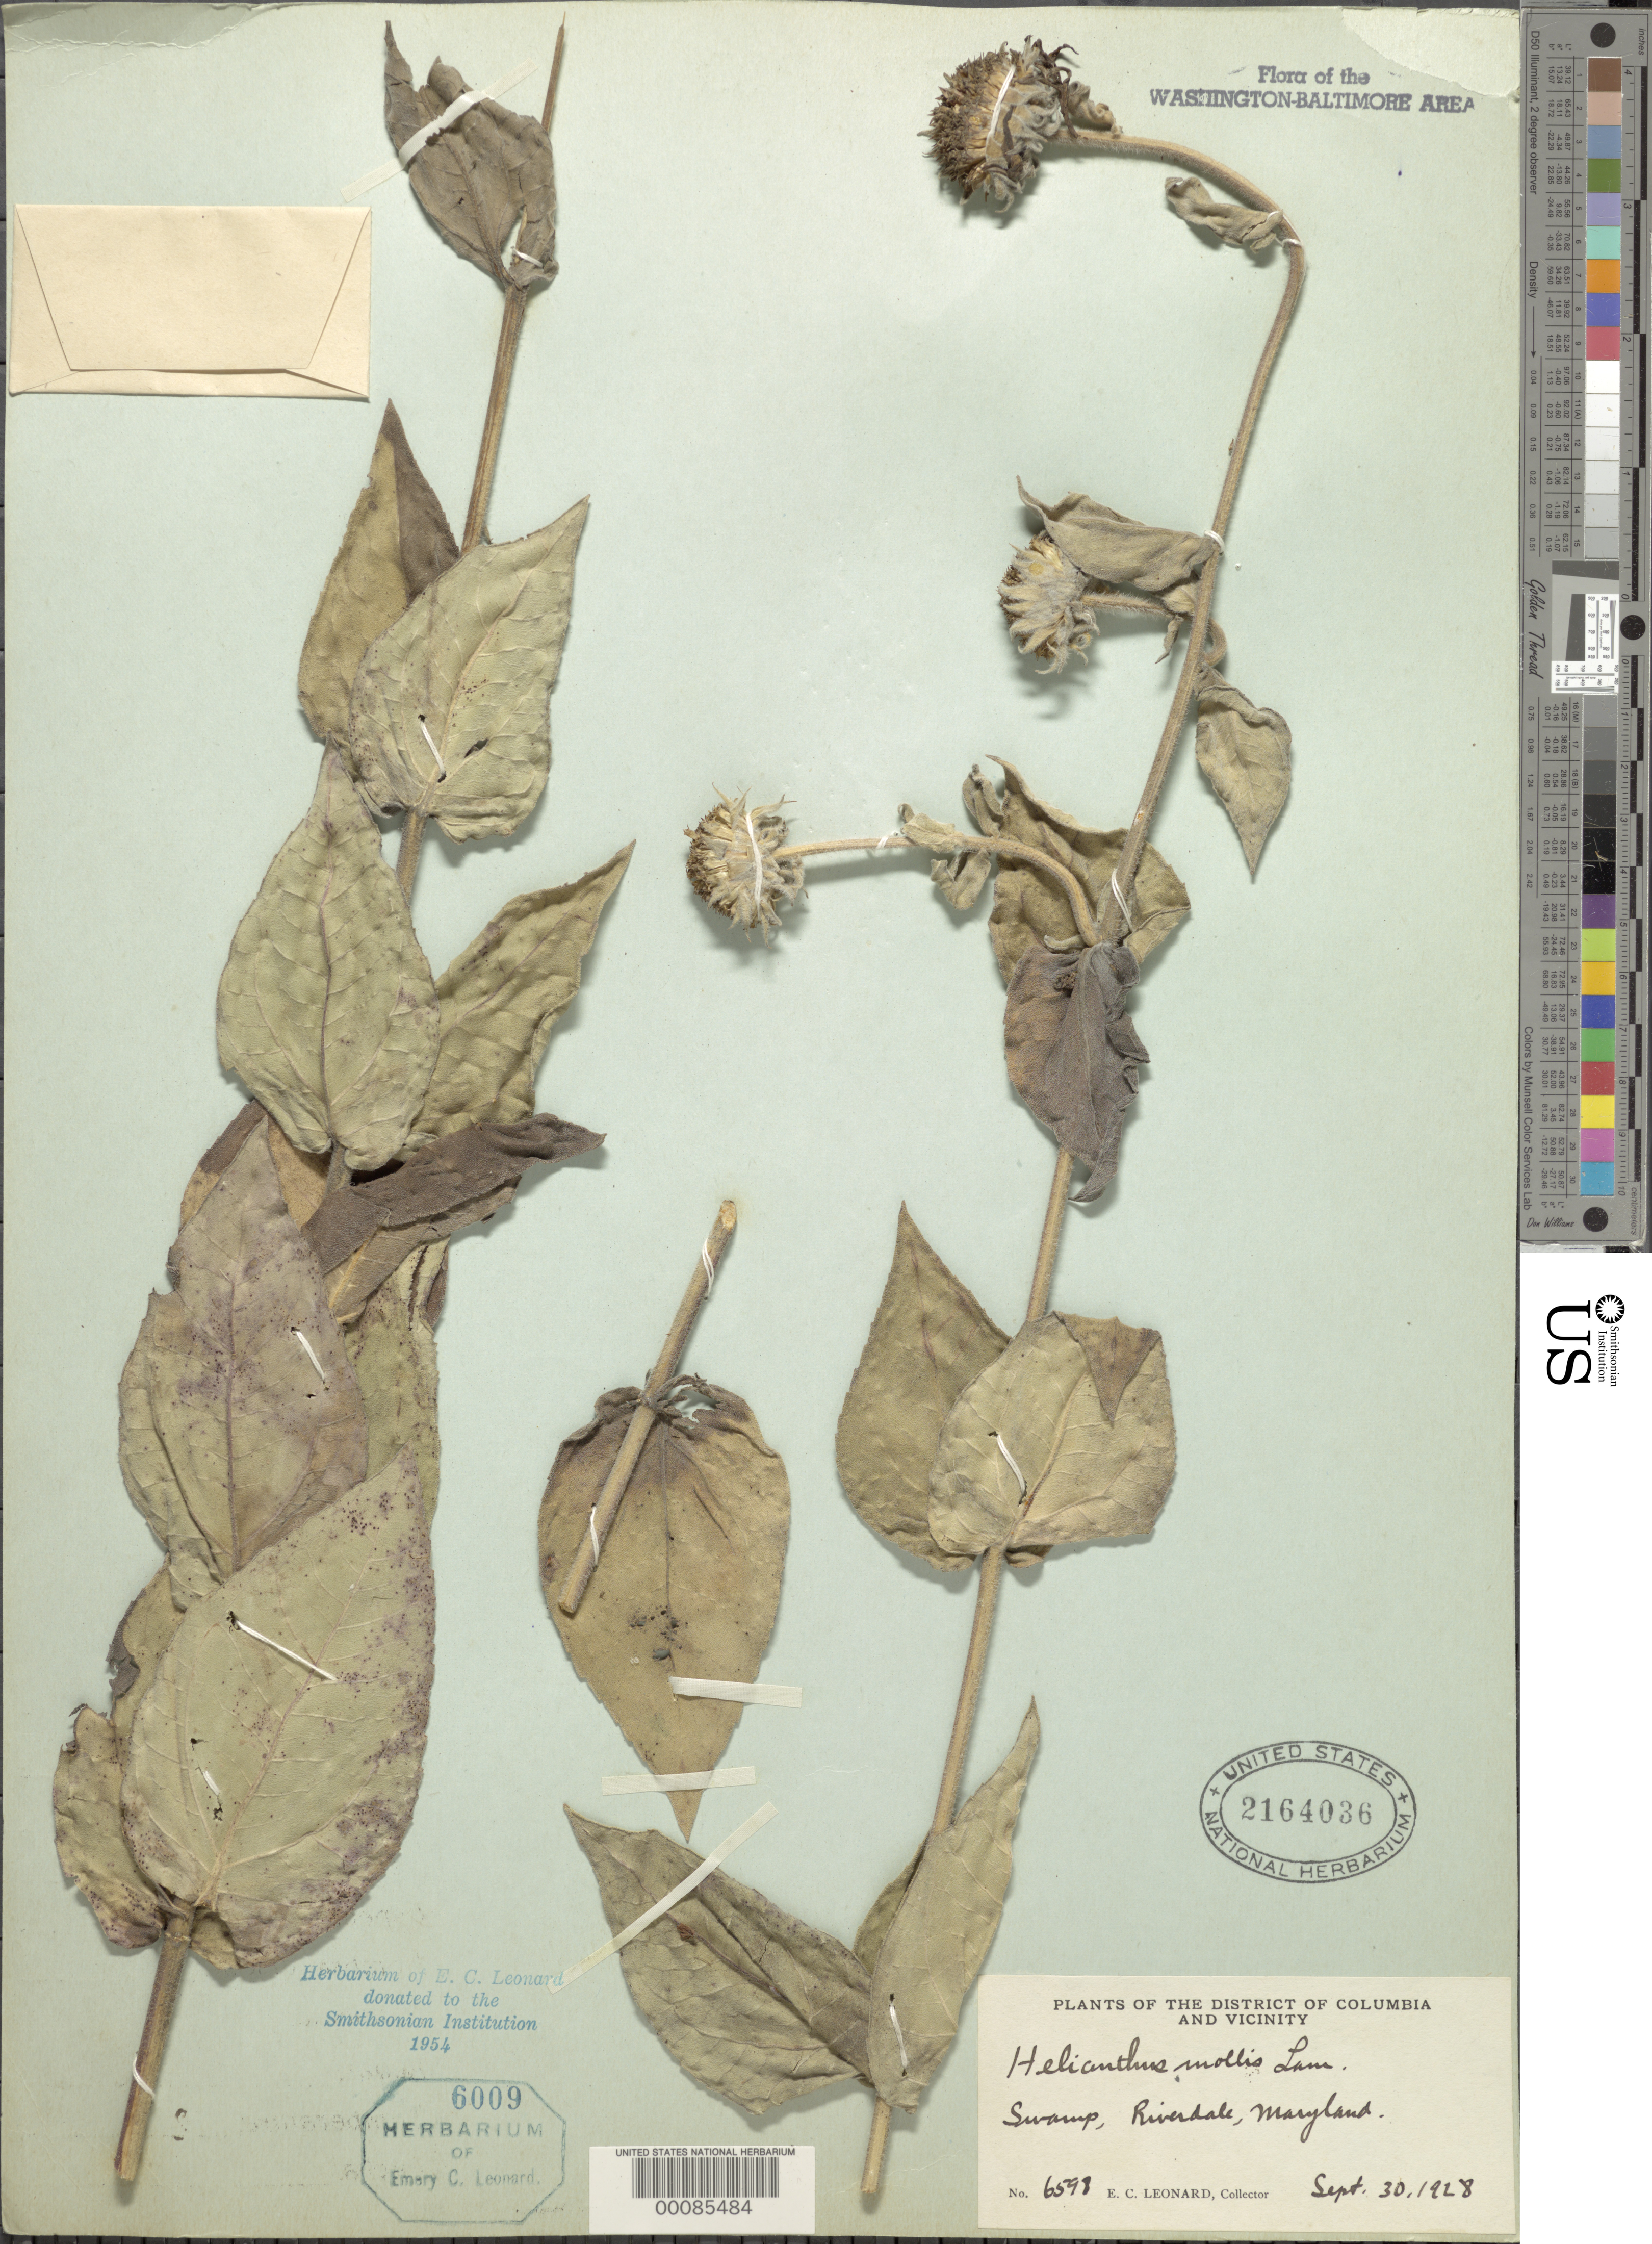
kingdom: Plantae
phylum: Tracheophyta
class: Magnoliopsida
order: Asterales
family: Asteraceae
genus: Helianthus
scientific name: Helianthus mollis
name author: Lam.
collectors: E. C. Leonard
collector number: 6598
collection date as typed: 30 Sep 1928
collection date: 1928-09-30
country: United States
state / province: Maryland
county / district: Prince George's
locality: Riverdale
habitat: Swamp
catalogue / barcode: US 2164036